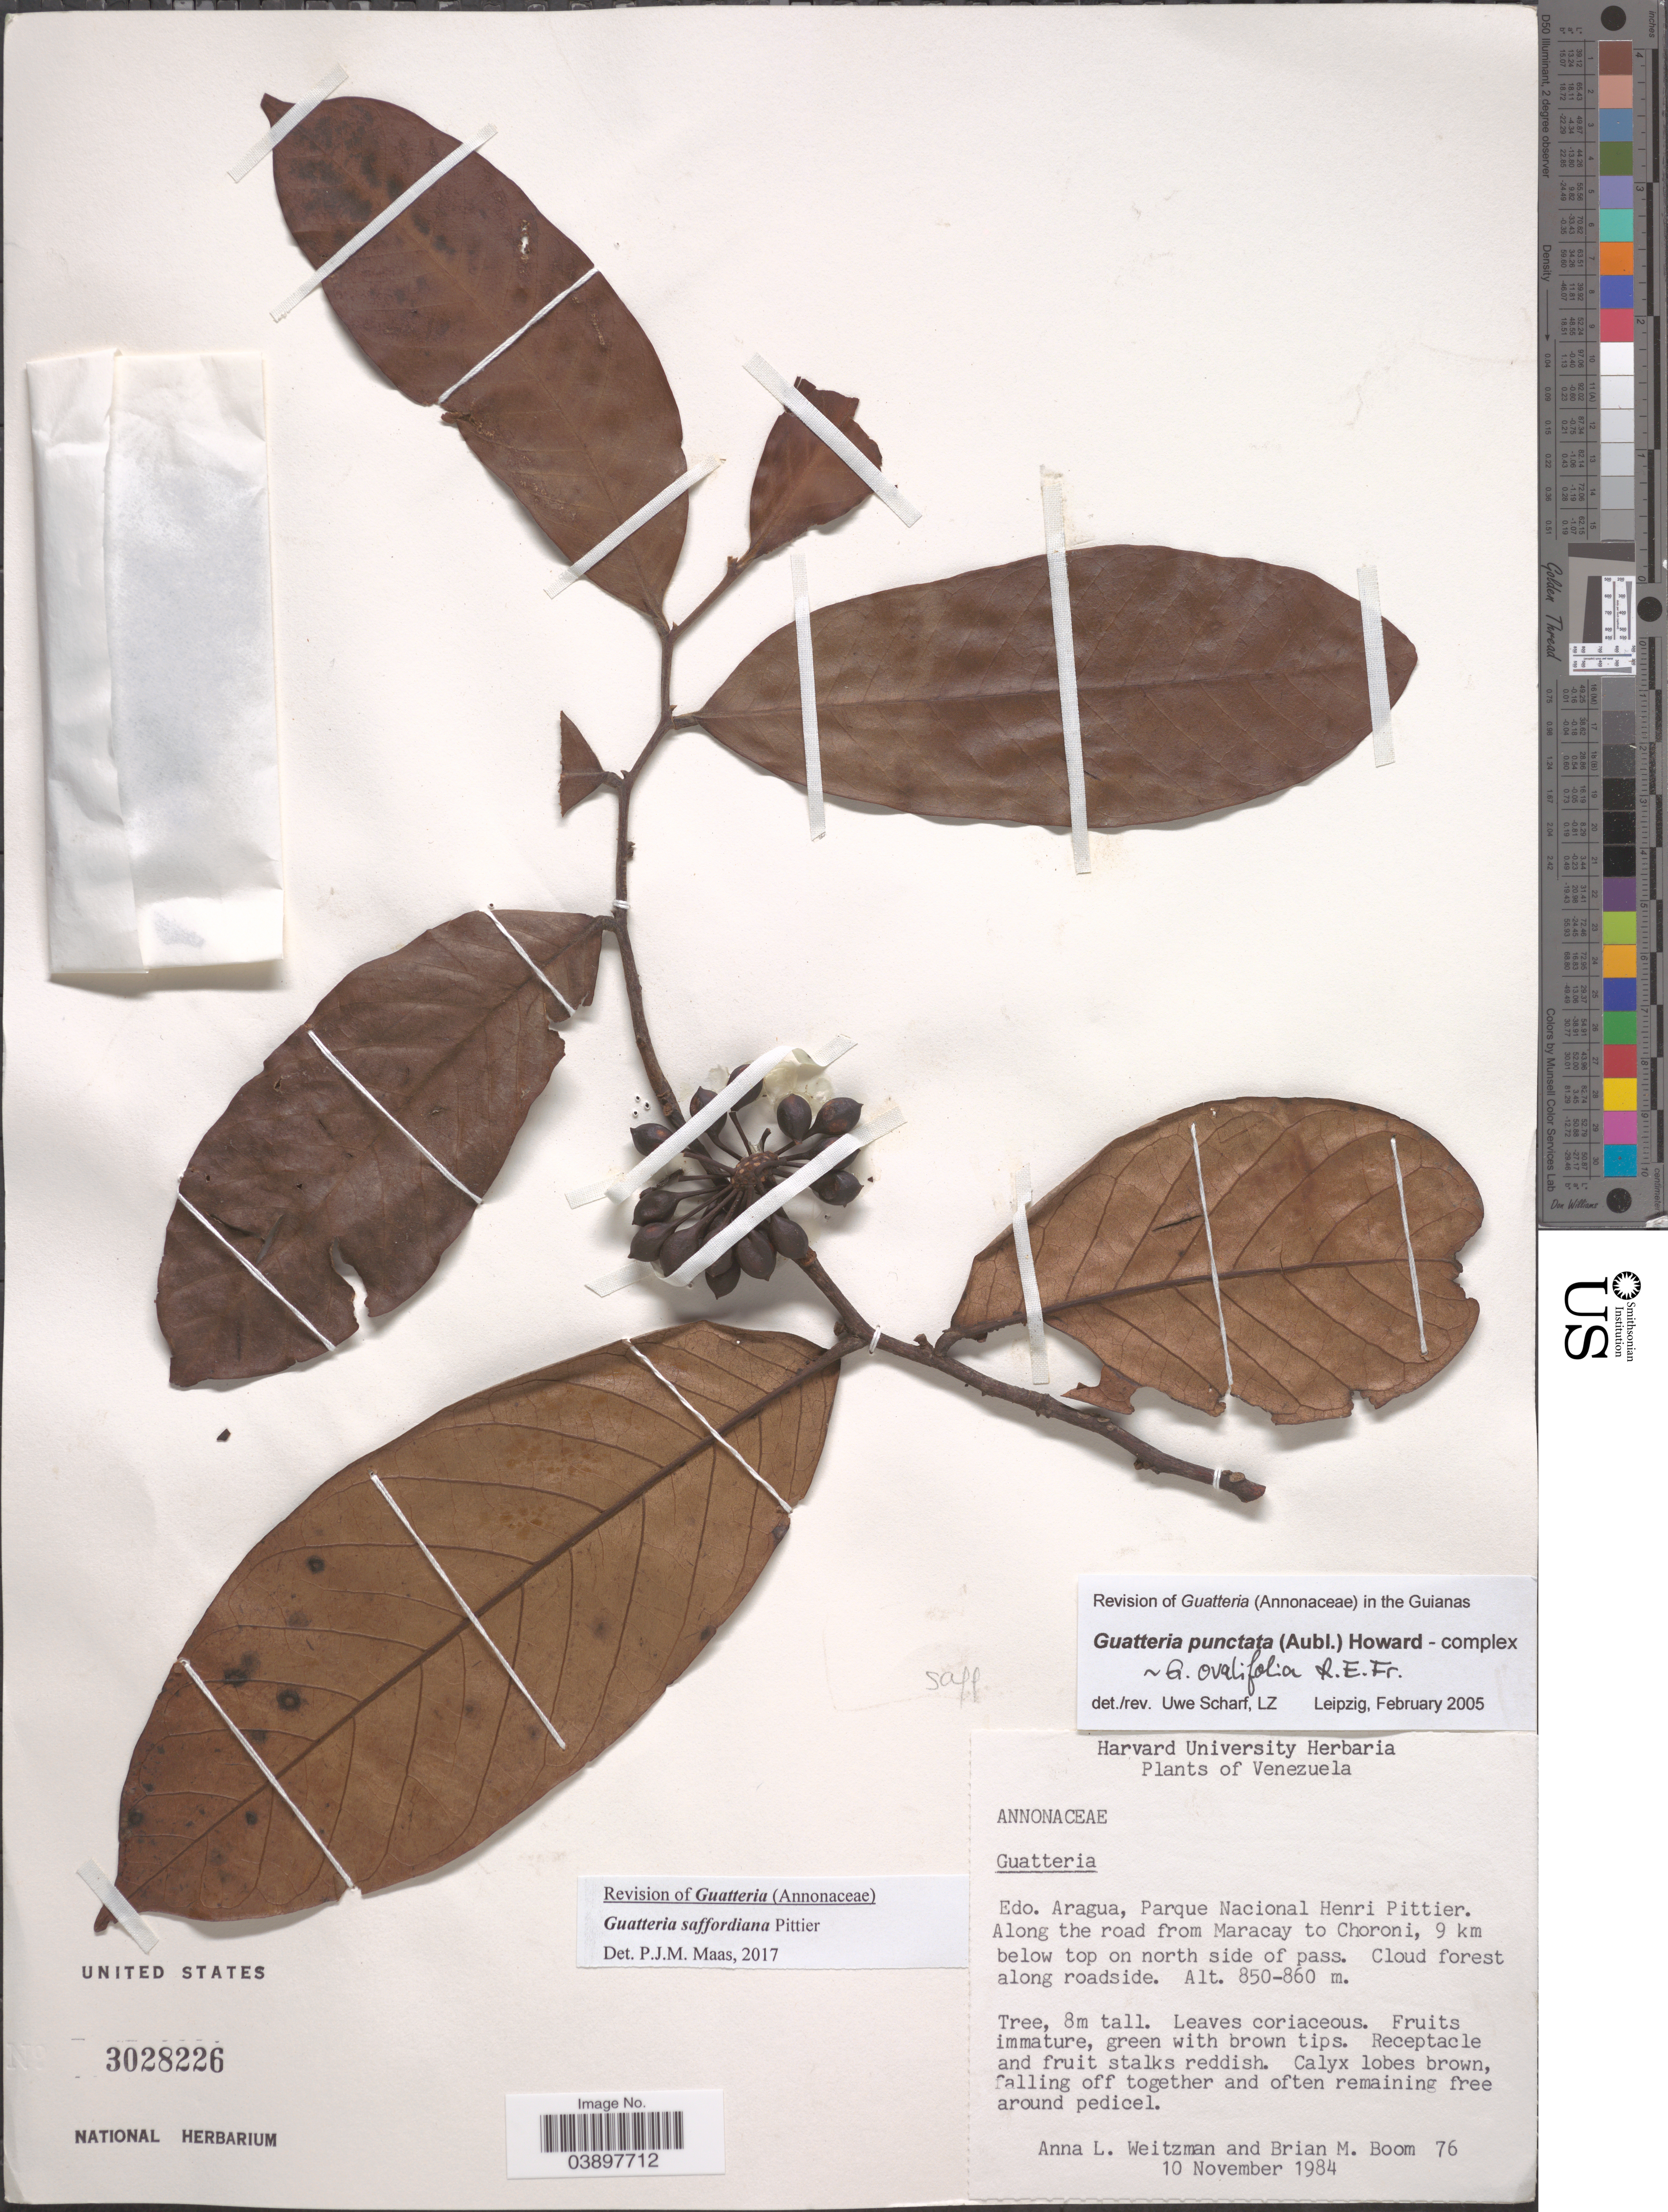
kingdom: Plantae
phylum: Tracheophyta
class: Magnoliopsida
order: Magnoliales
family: Annonaceae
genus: Guatteria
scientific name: Guatteria saffordiana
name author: Pittier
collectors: A. L. Weitzman & B. M. Boom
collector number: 76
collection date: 1984-11-10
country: Venezuela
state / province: Aragua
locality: Parque Nacional Henri Pittier. Along the road from Maracay to Choroni, 9 km below top on north side of pass.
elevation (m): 850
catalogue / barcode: US 3028226